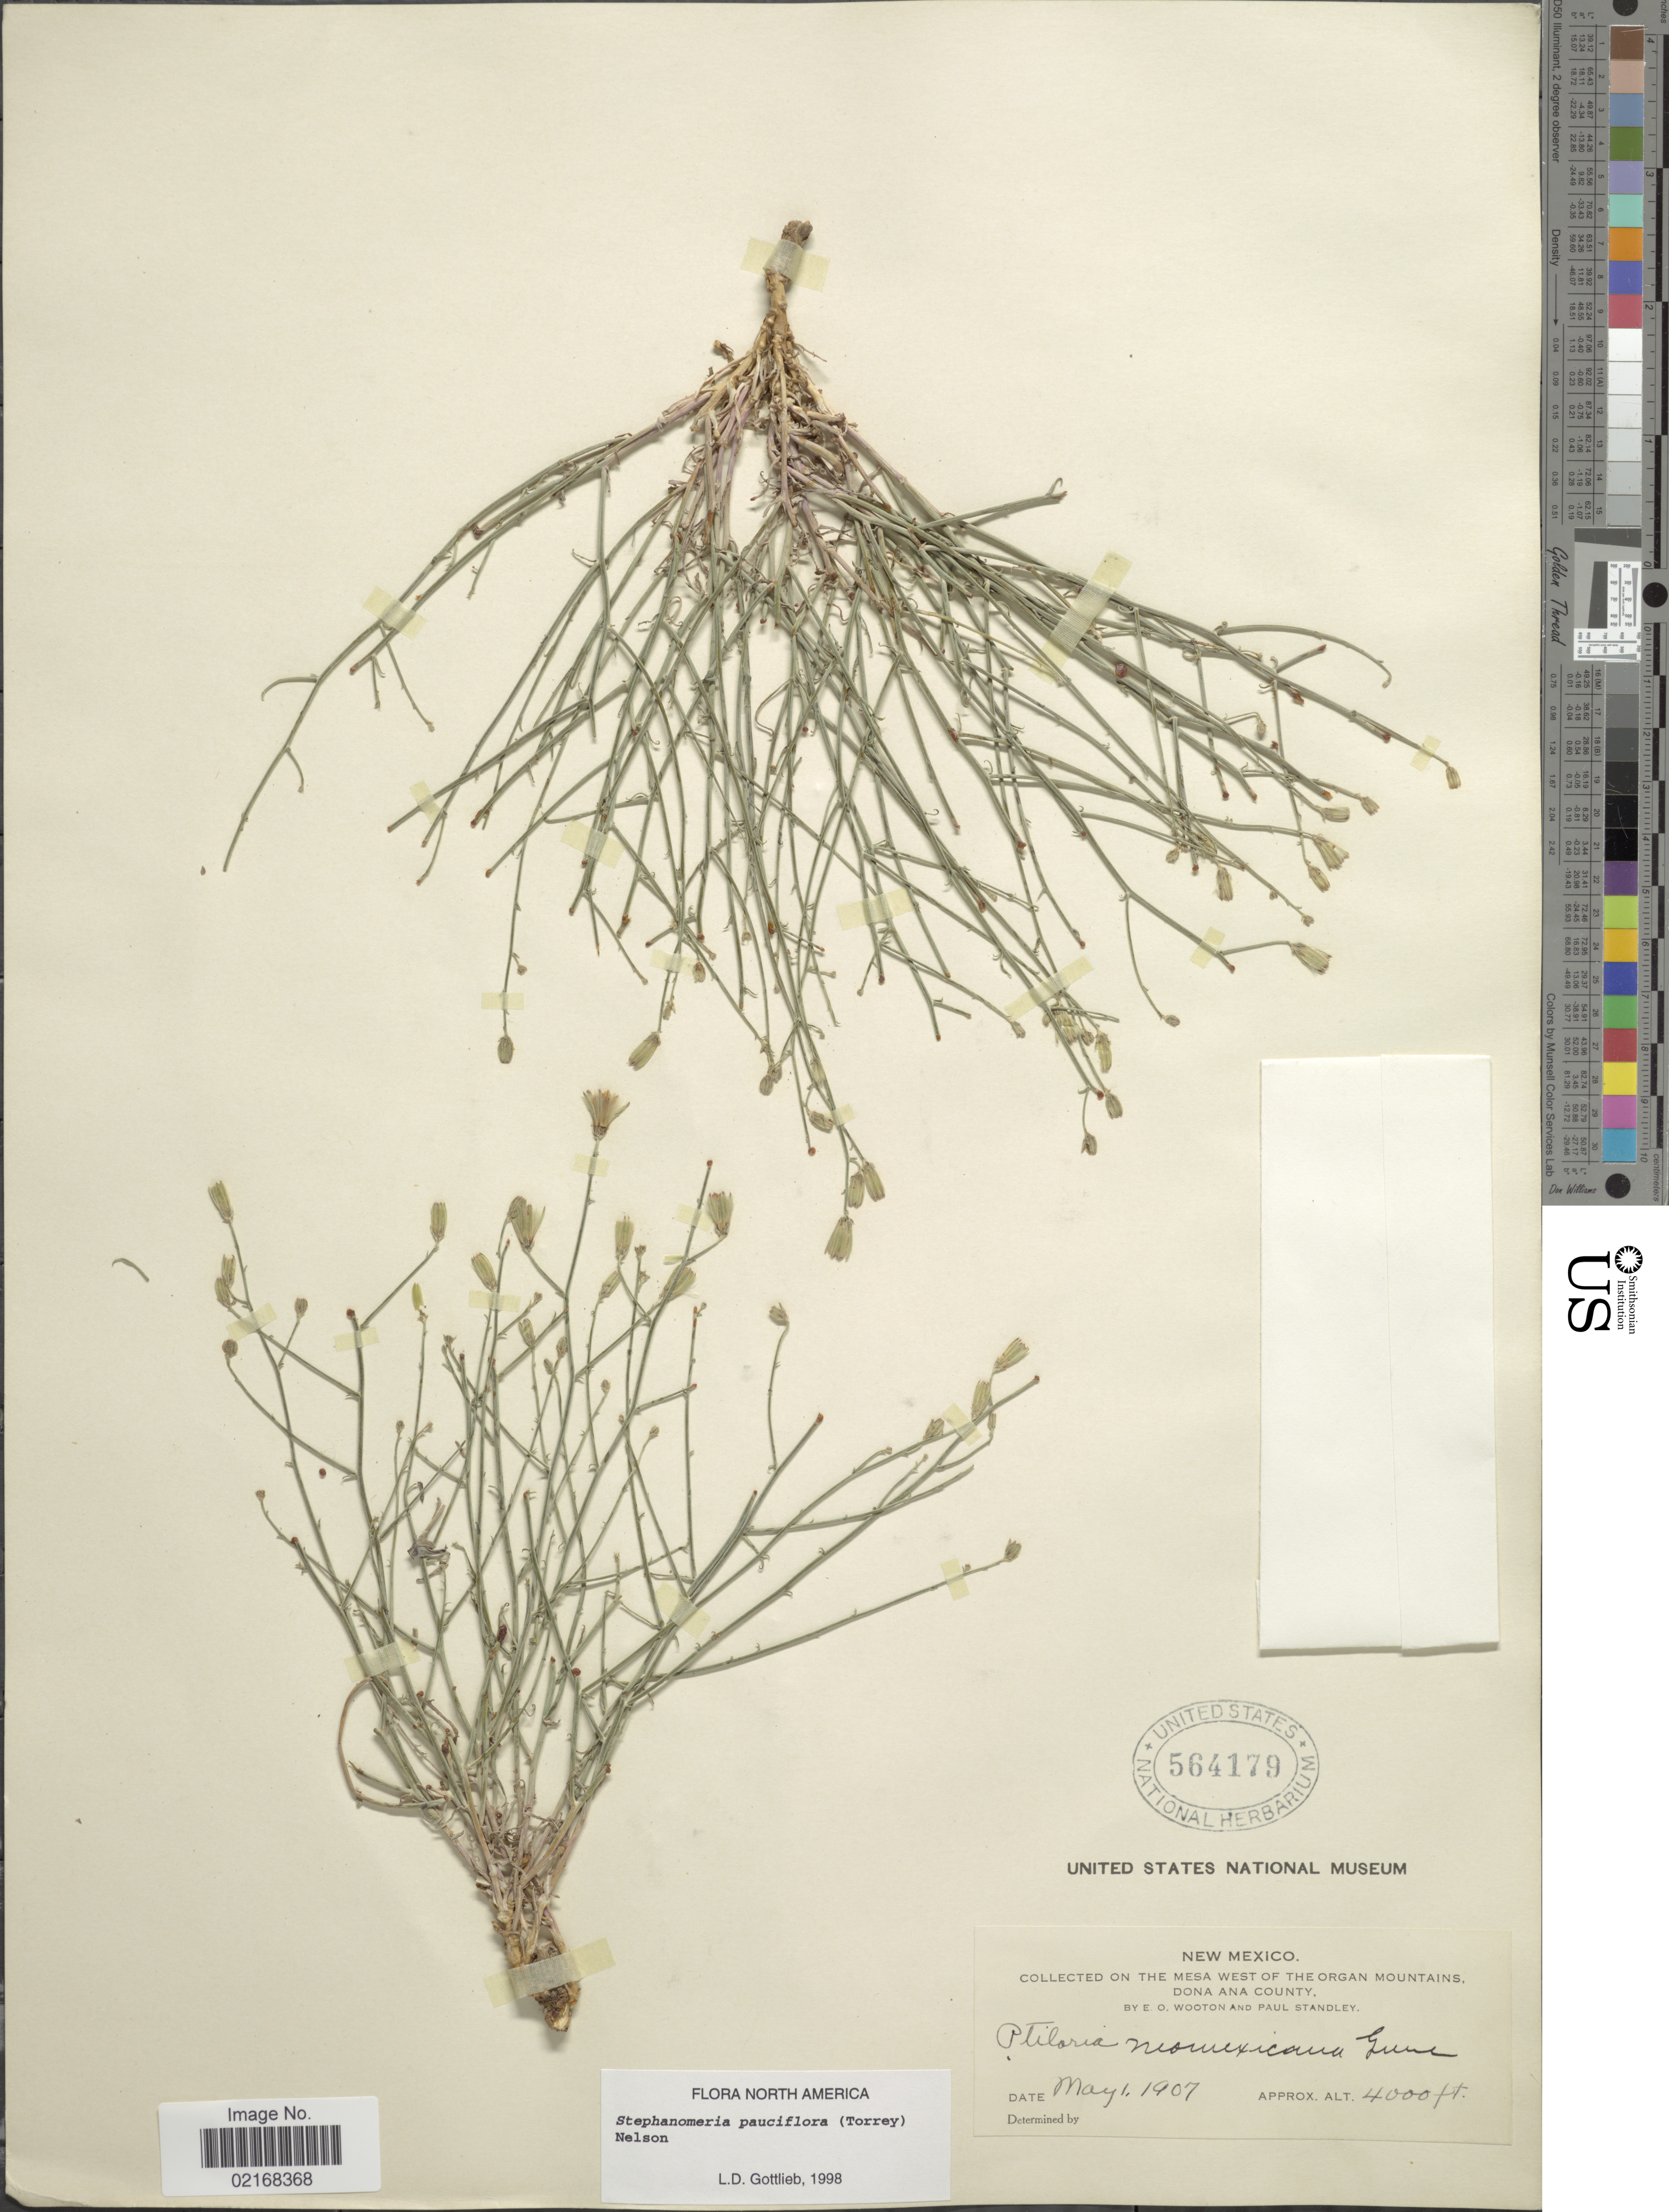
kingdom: Plantae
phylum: Tracheophyta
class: Magnoliopsida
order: Asterales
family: Asteraceae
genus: Stephanomeria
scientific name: Stephanomeria pauciflora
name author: (Torr.) A. Nelson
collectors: E. O. Wooton & P. C. Standley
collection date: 1907-05-01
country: United States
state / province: New Mexico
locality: On the Mesa West of the Organ Mountains, Dona Ana County.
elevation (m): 1219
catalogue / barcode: US 564179